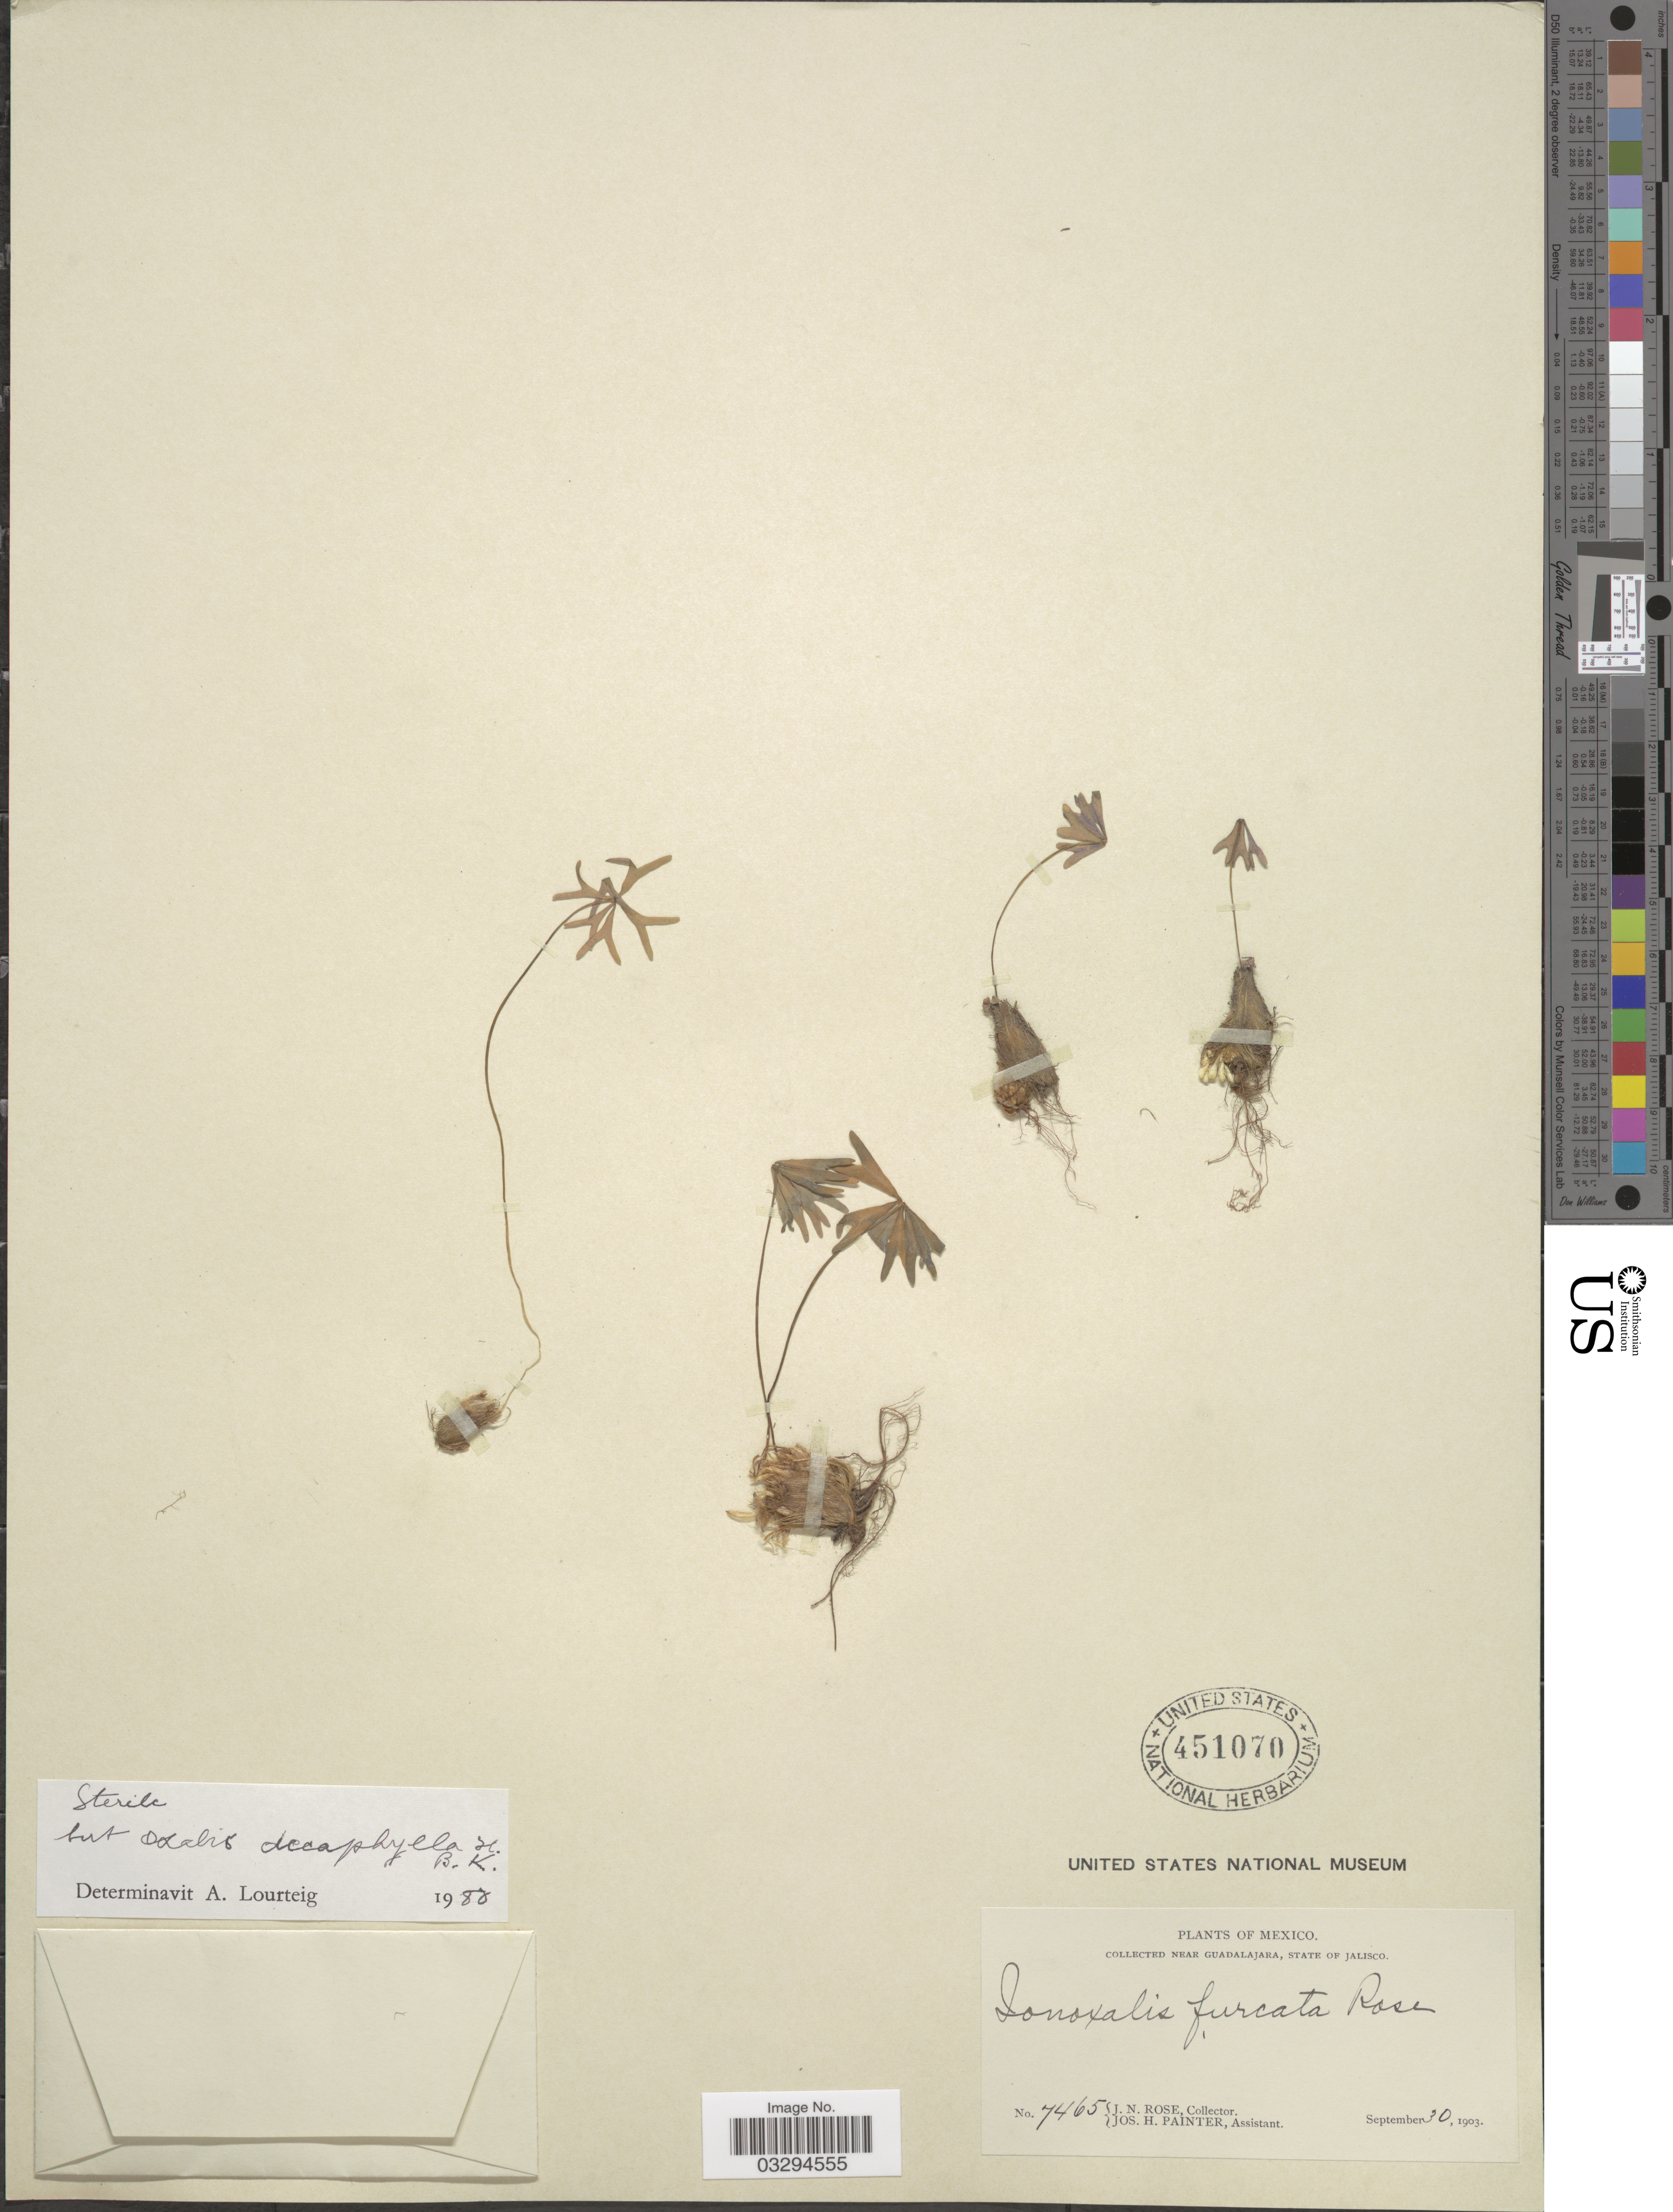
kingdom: Plantae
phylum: Tracheophyta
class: Magnoliopsida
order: Oxalidales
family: Oxalidaceae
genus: Oxalis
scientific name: Oxalis decaphylla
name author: Kunth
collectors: J. N. Rose & J. H. Painter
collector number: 7465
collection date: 1903-09-30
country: Mexico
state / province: Jalisco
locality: Near Guadalajara.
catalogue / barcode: US 451070